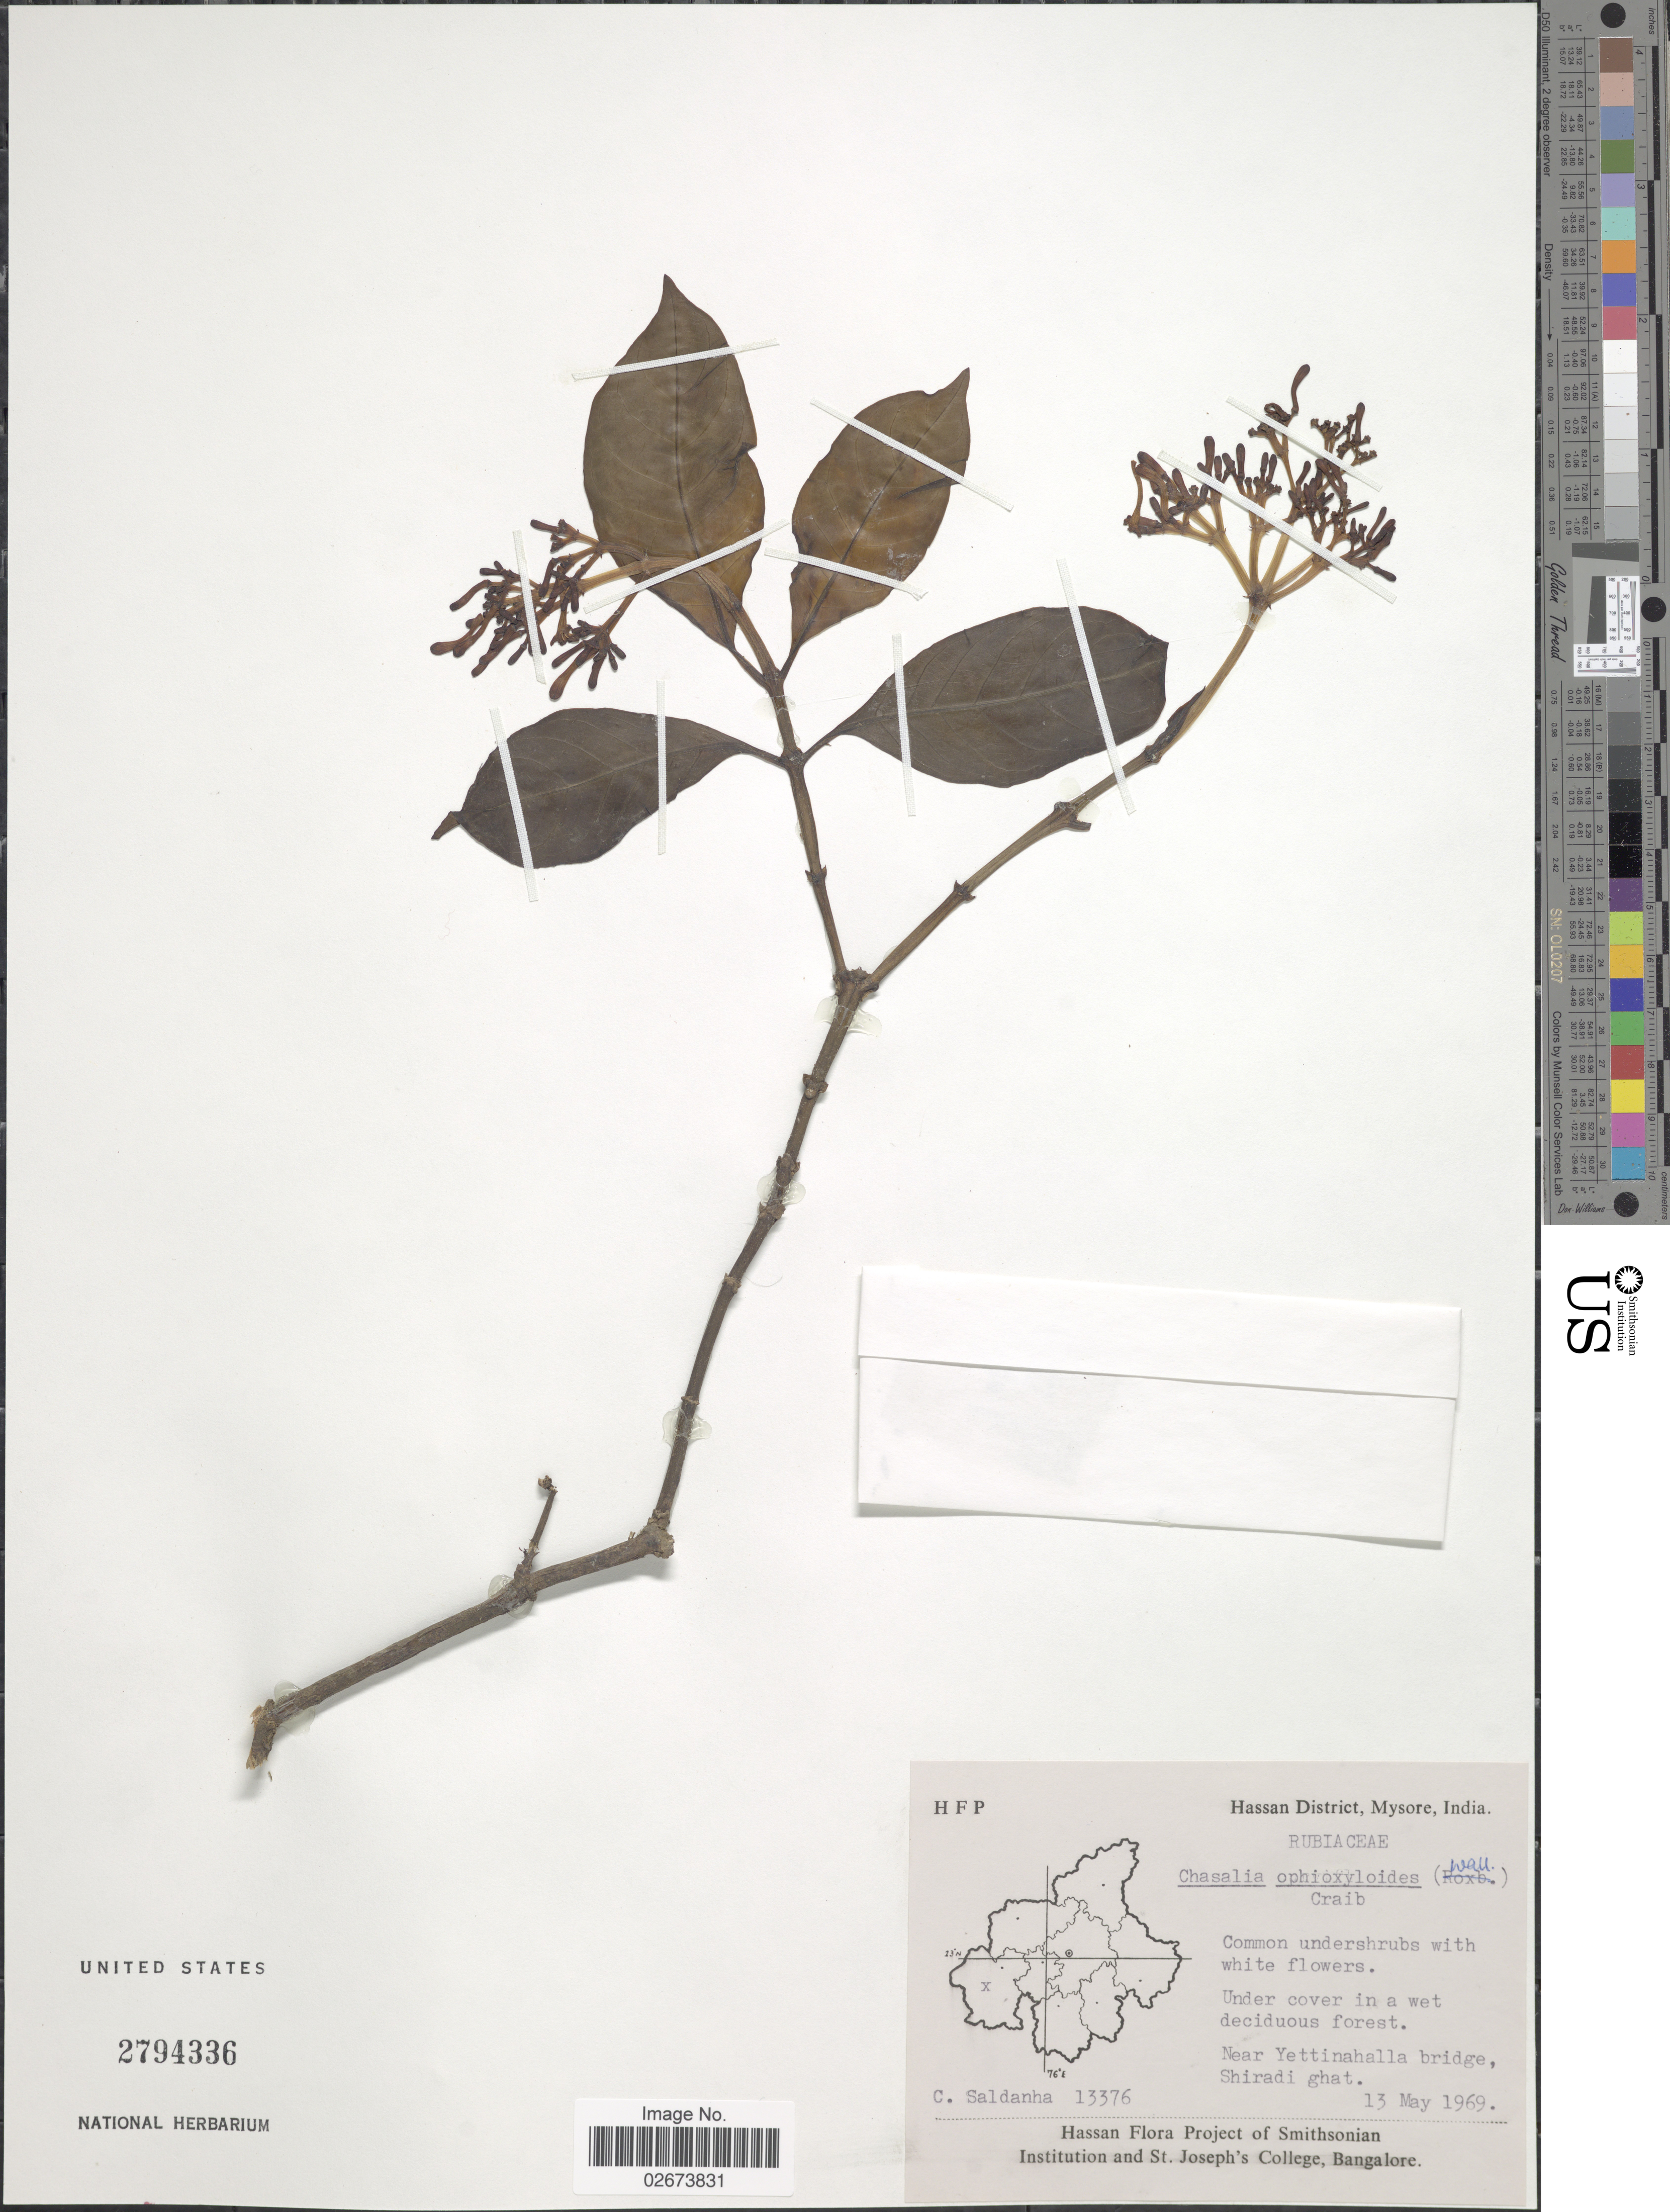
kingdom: Plantae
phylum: Tracheophyta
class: Magnoliopsida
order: Gentianales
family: Rubiaceae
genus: Chassalia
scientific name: Chassalia ophioxyloides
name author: (Wall.) Craib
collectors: C. Saldanha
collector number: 13376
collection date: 1969-05-13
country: India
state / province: Karnataka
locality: Hassan District, Mysore, Near Yettinahalla bridge, Shiradi ghat.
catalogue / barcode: US 2794336